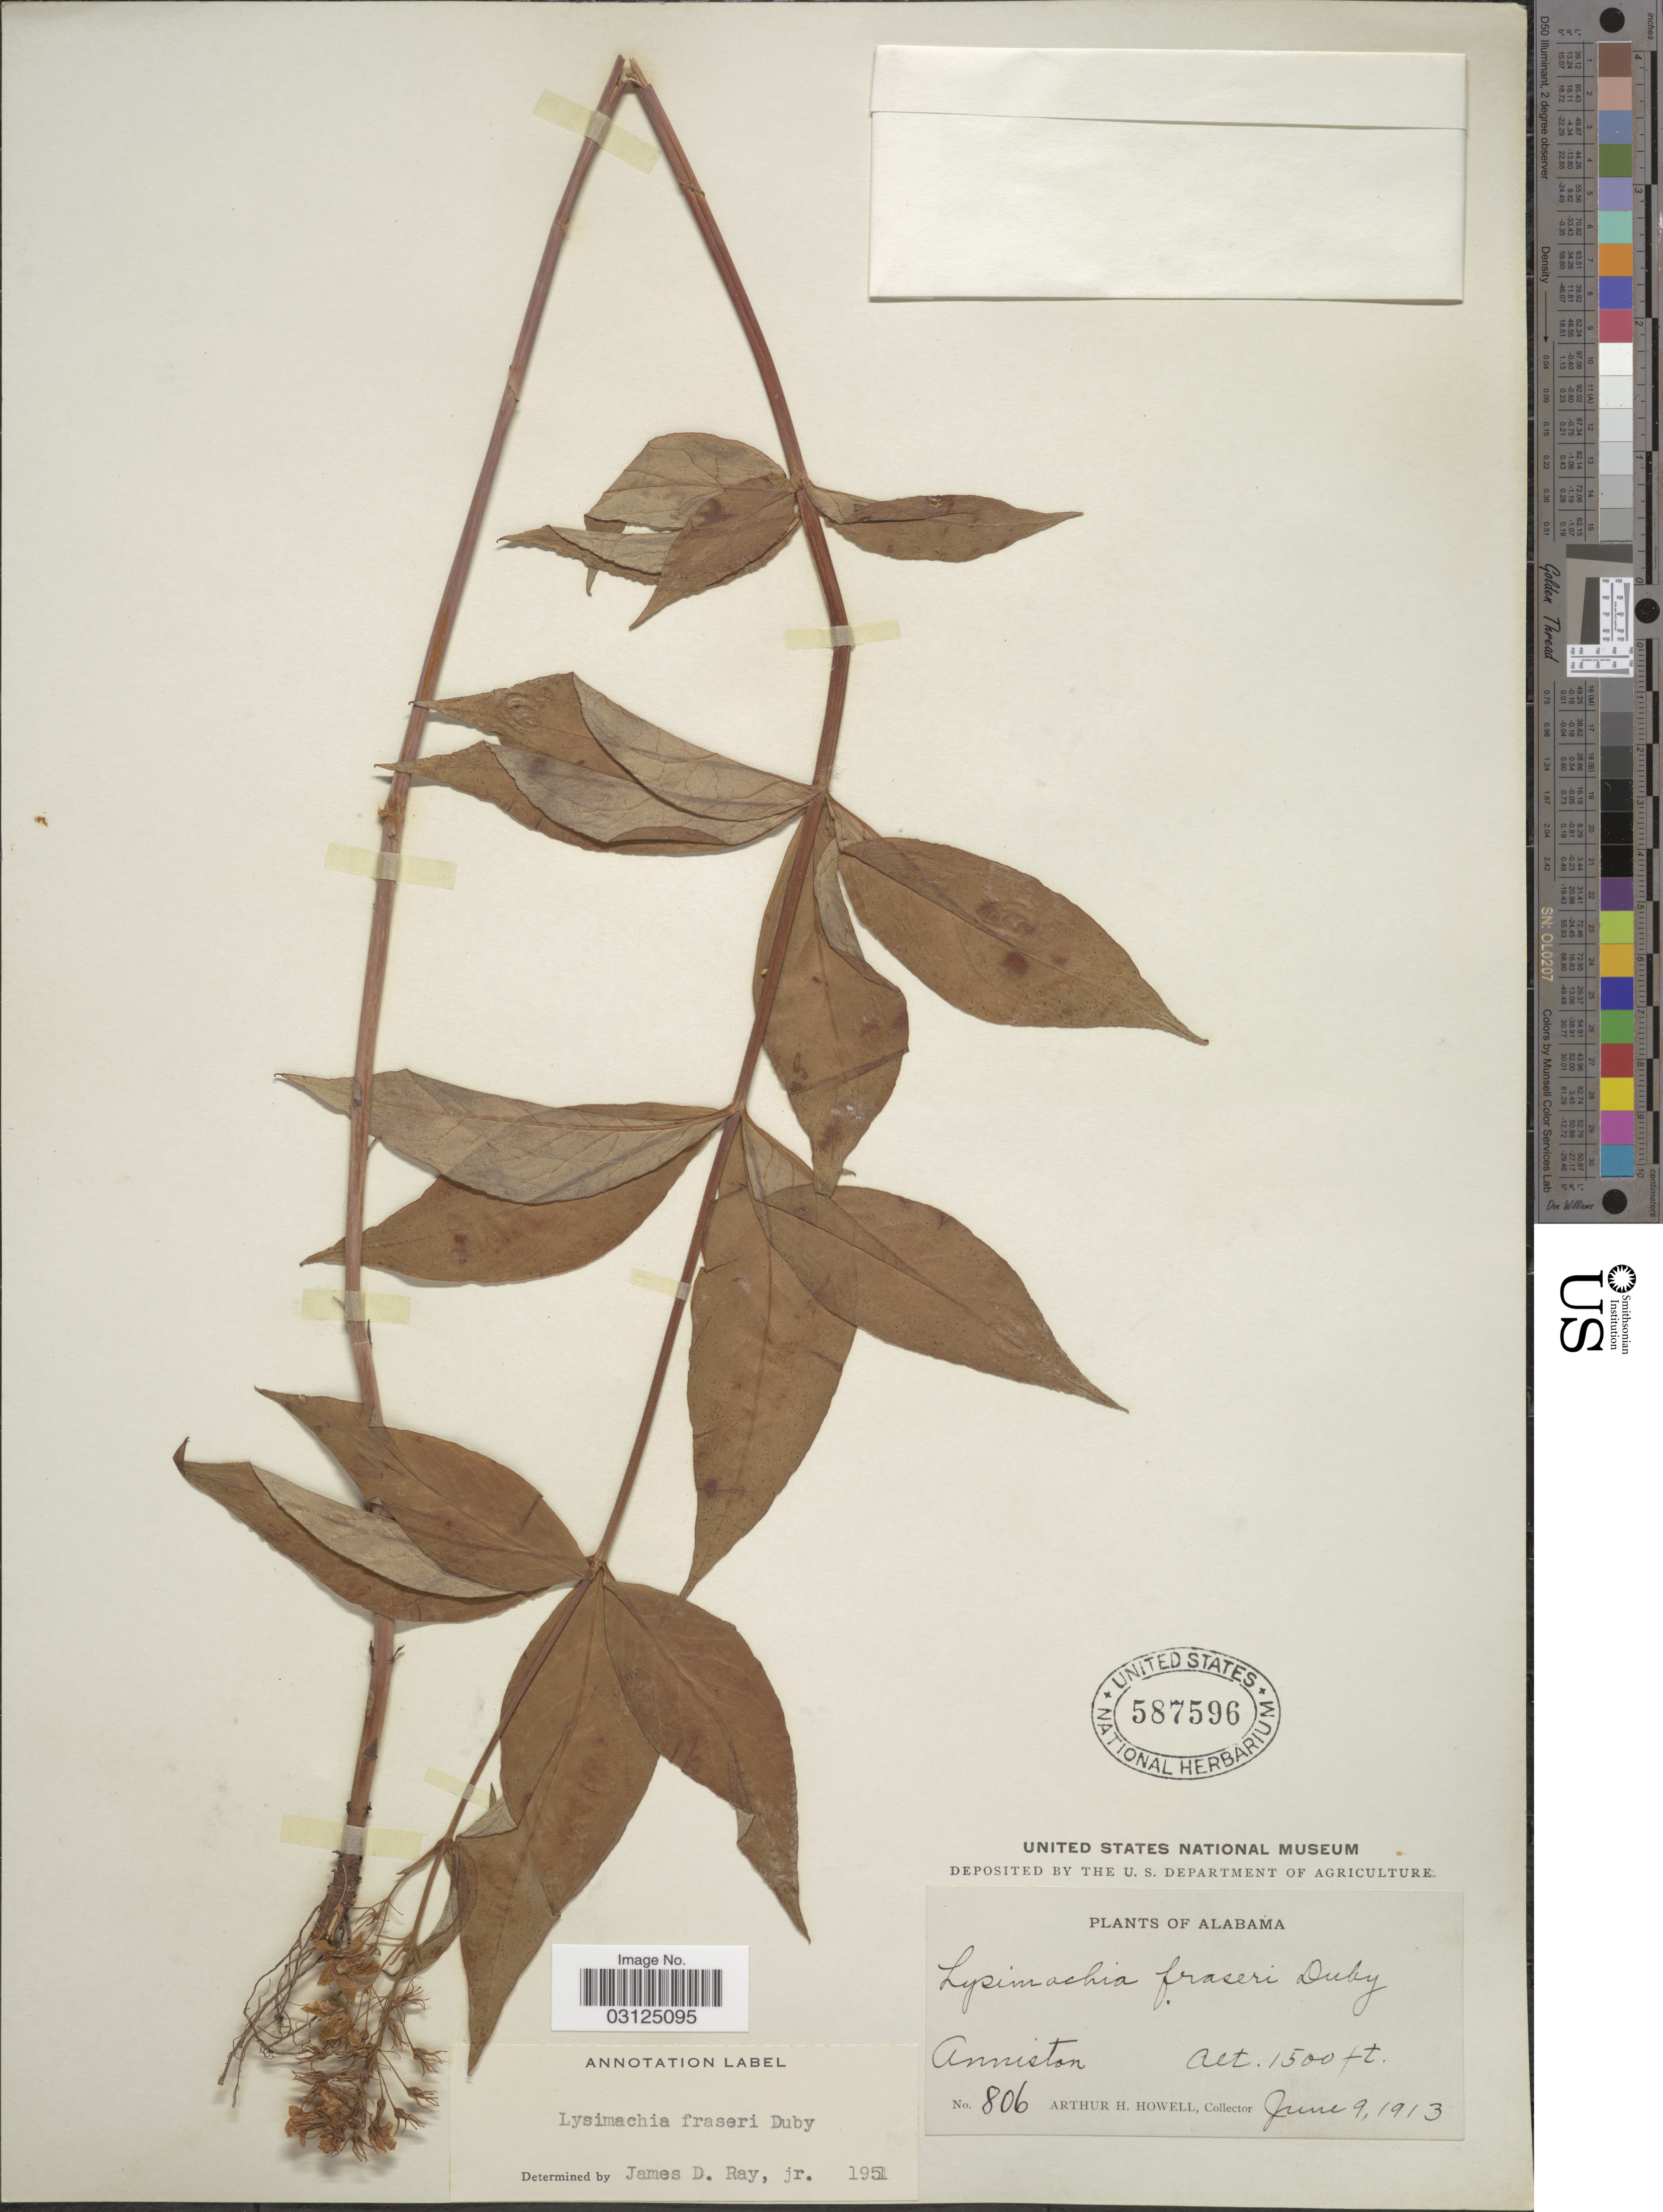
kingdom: Plantae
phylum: Tracheophyta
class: Magnoliopsida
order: Ericales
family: Primulaceae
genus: Lysimachia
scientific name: Lysimachia fraseri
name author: Duby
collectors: A. H. Howell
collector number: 806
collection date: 1913-06-09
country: United States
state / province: Alabama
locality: Anniston.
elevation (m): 457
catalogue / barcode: US 587596